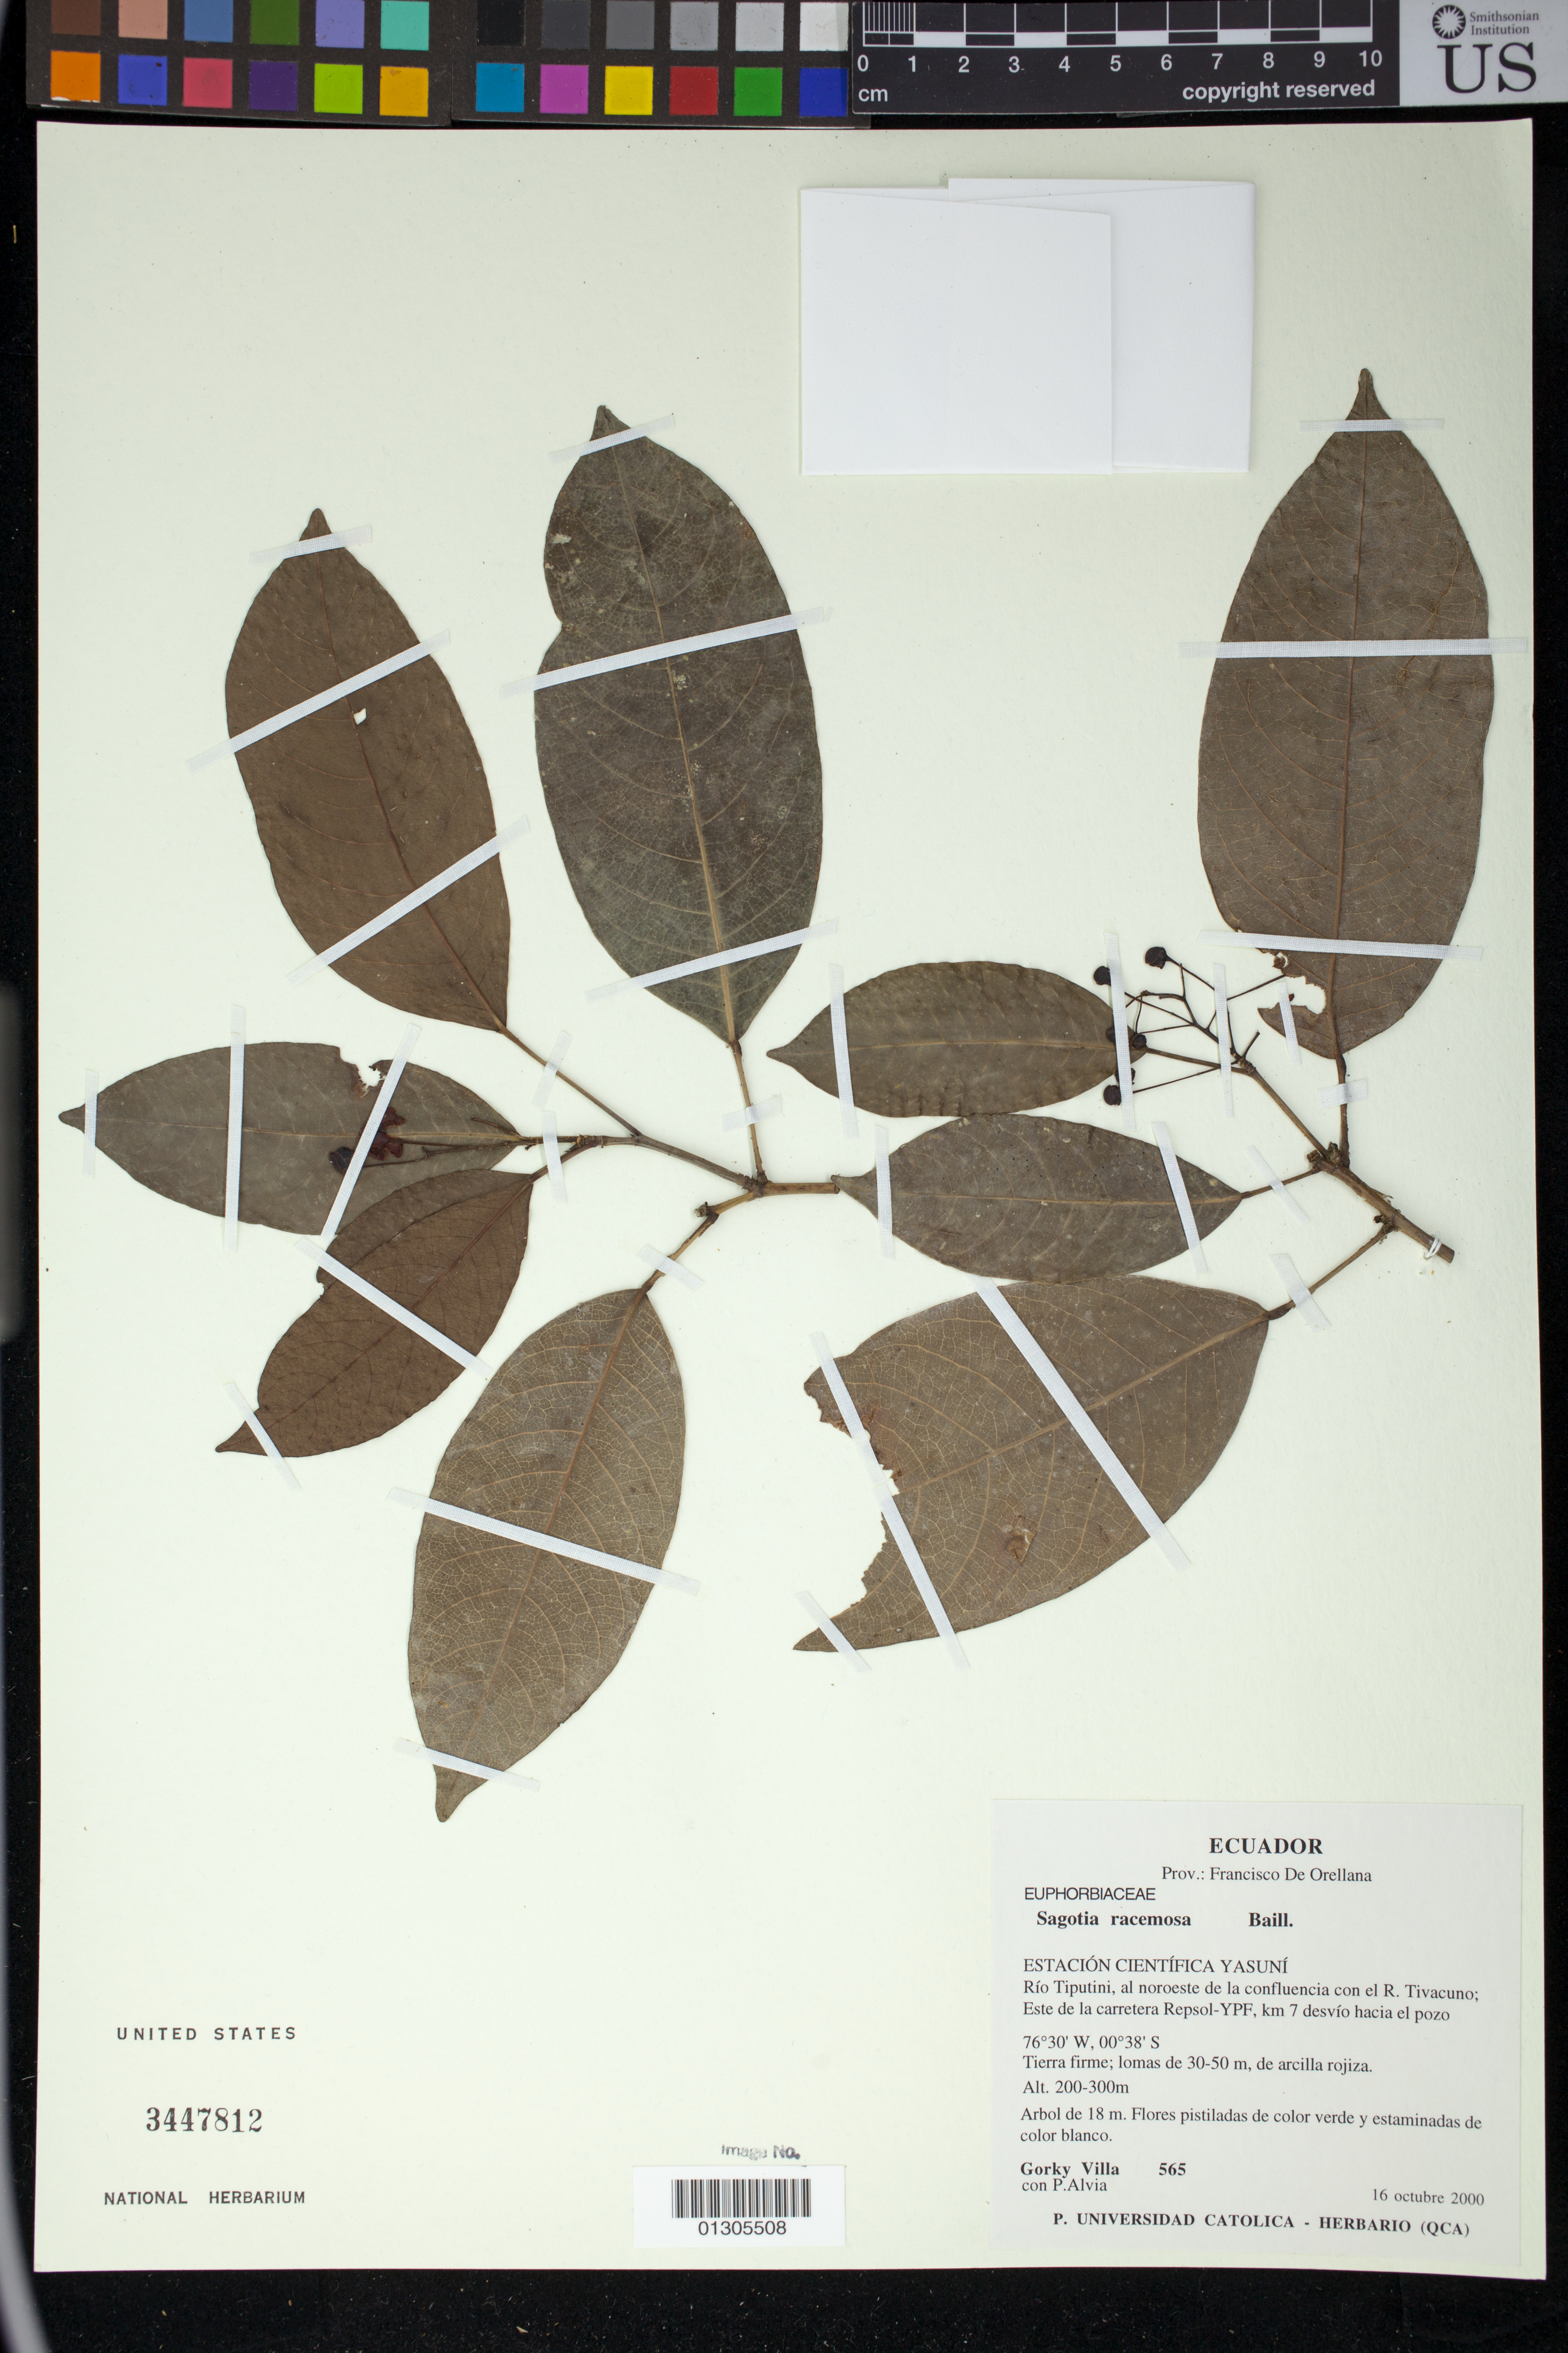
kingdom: Plantae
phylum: Tracheophyta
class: Magnoliopsida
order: Malpighiales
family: Euphorbiaceae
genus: Sagotia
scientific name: Sagotia racemosa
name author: Baill.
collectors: G. Villa & P. Alvia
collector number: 565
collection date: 2000-10-16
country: Ecuador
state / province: Orellana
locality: Francisco De Orellana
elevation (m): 200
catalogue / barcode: US 3447812